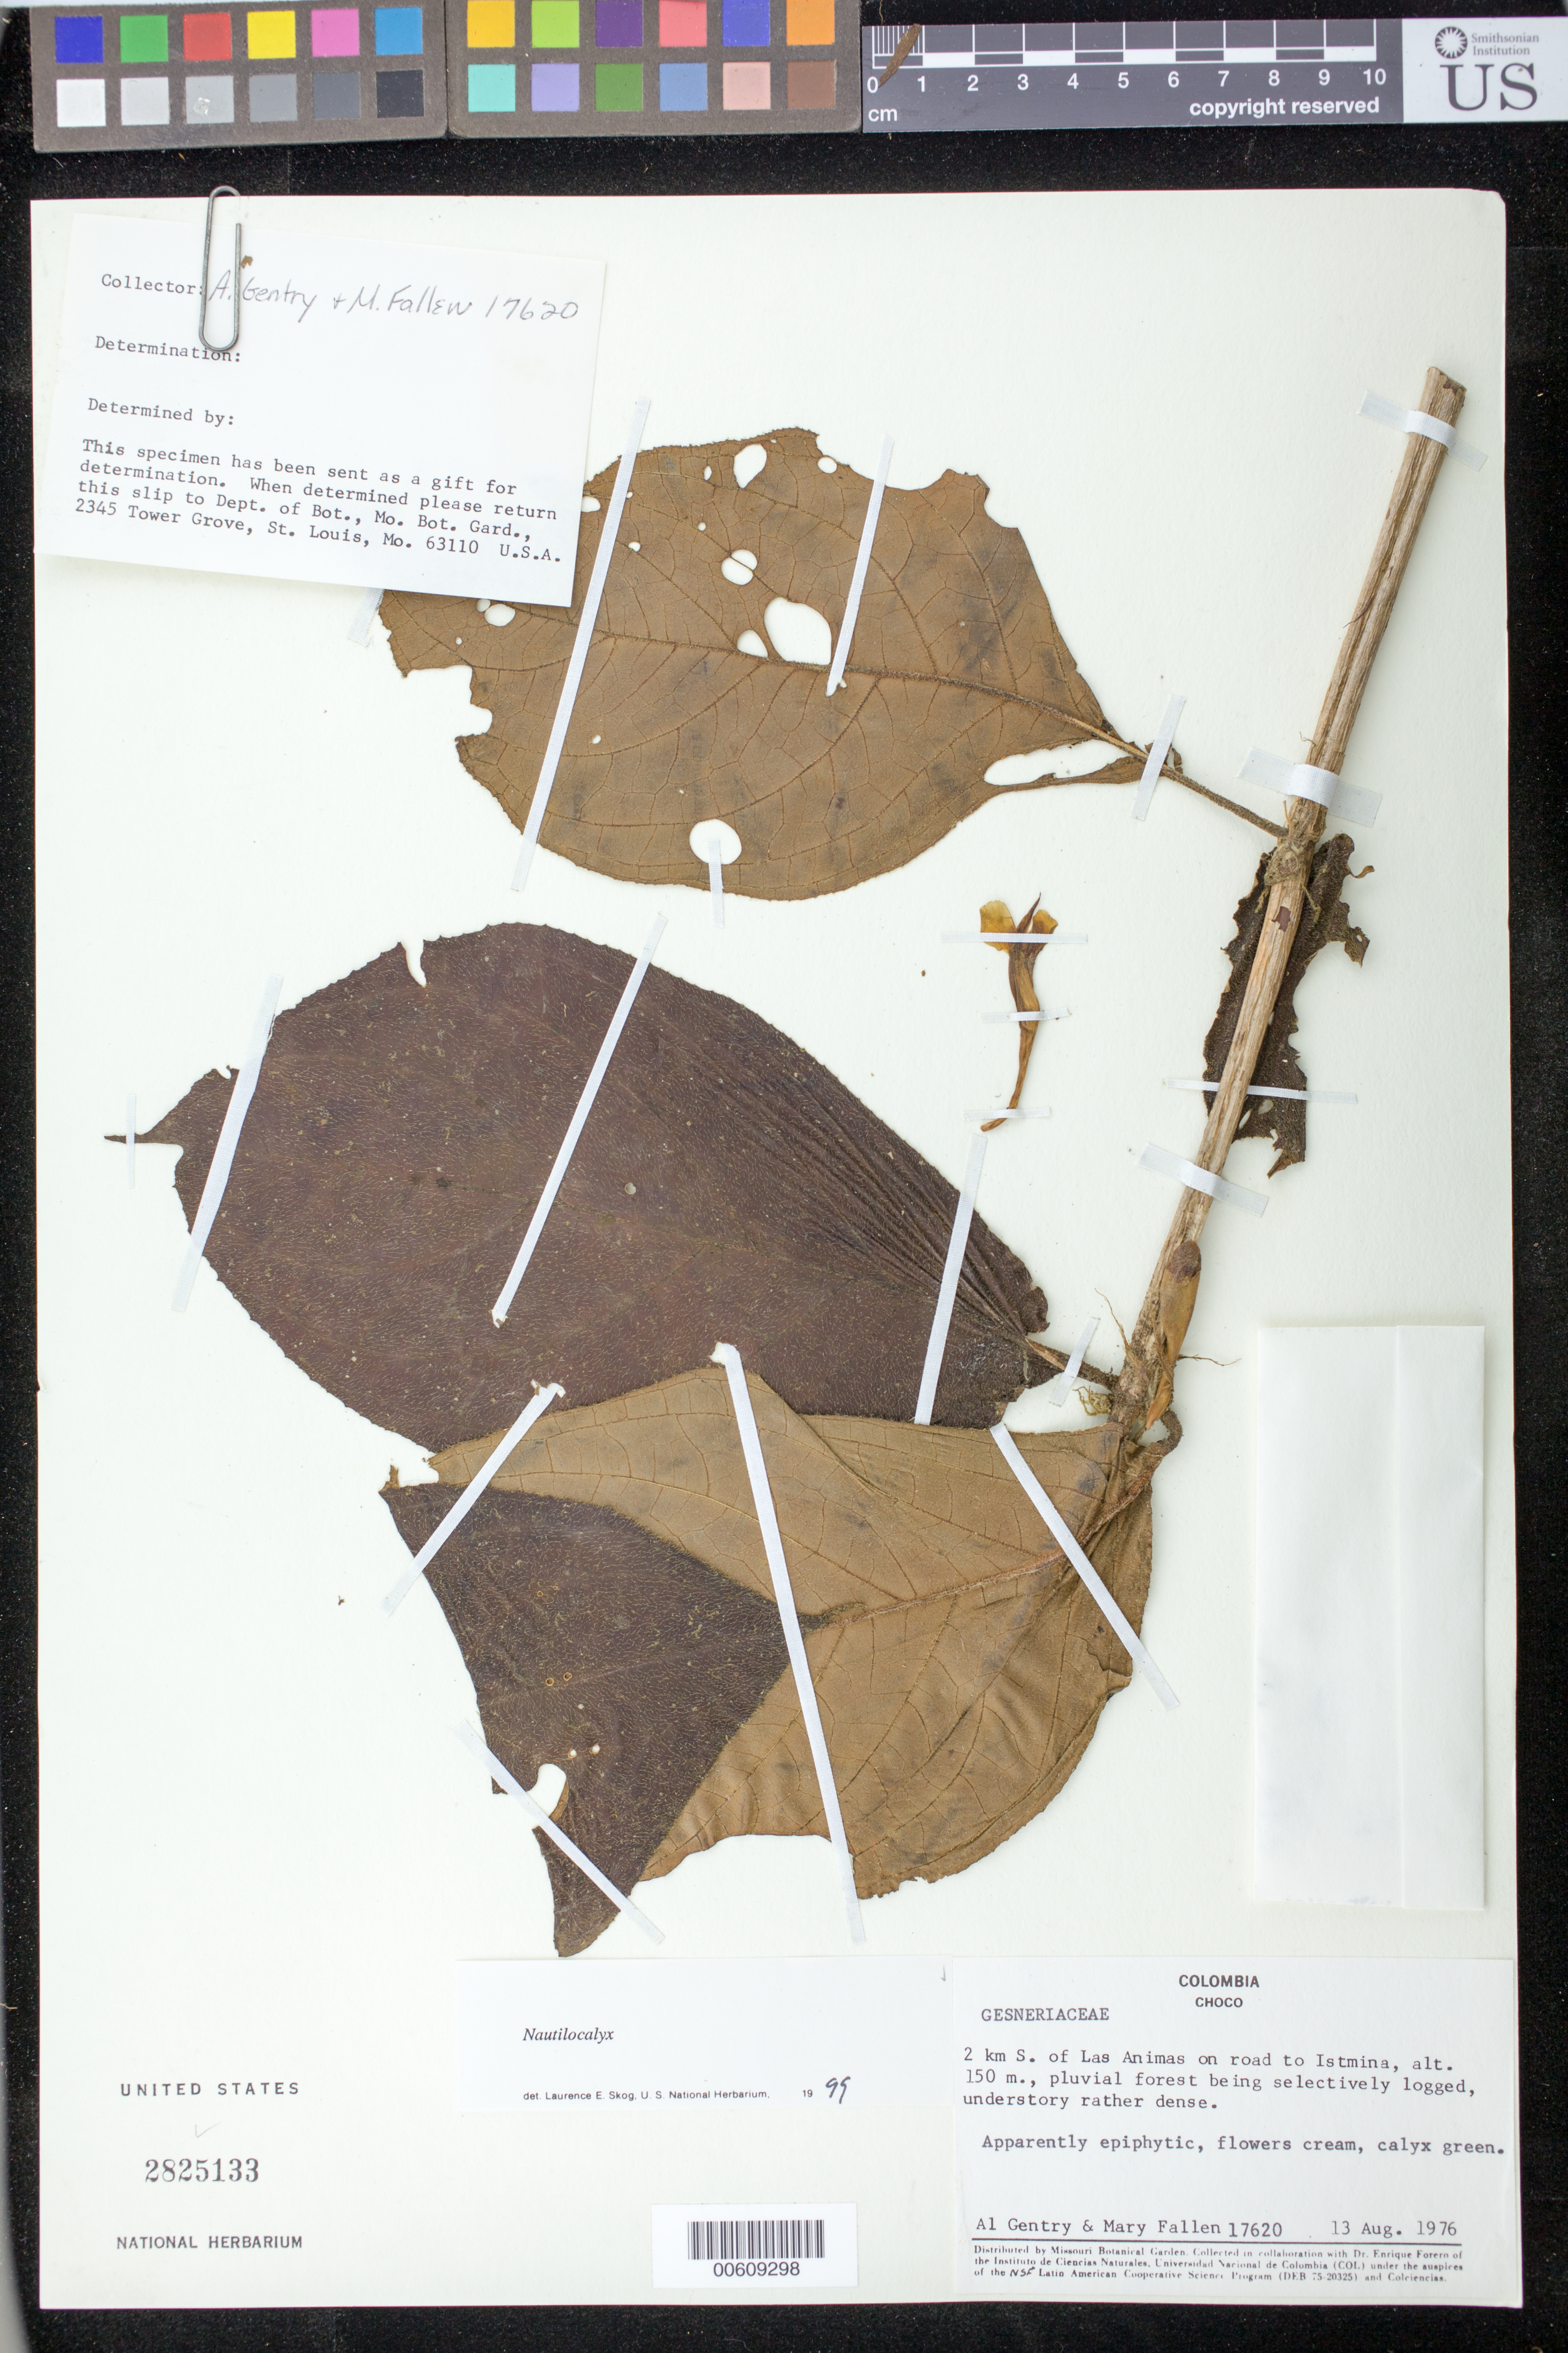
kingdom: Plantae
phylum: Tracheophyta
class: Magnoliopsida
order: Lamiales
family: Gesneriaceae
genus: Drymonia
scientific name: Drymonia longiflora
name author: J.L. Clark & Clavijo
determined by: Skog, Laurence E.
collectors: A. H. Gentry & M. Fallen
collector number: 17620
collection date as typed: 13 Aug 1976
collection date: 1976-08-13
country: Colombia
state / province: Chocó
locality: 2 km S of Las Animas on road to Istmina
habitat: Pluvial forest being selectively logged, understory rather dense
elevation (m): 150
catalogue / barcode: US 2825133